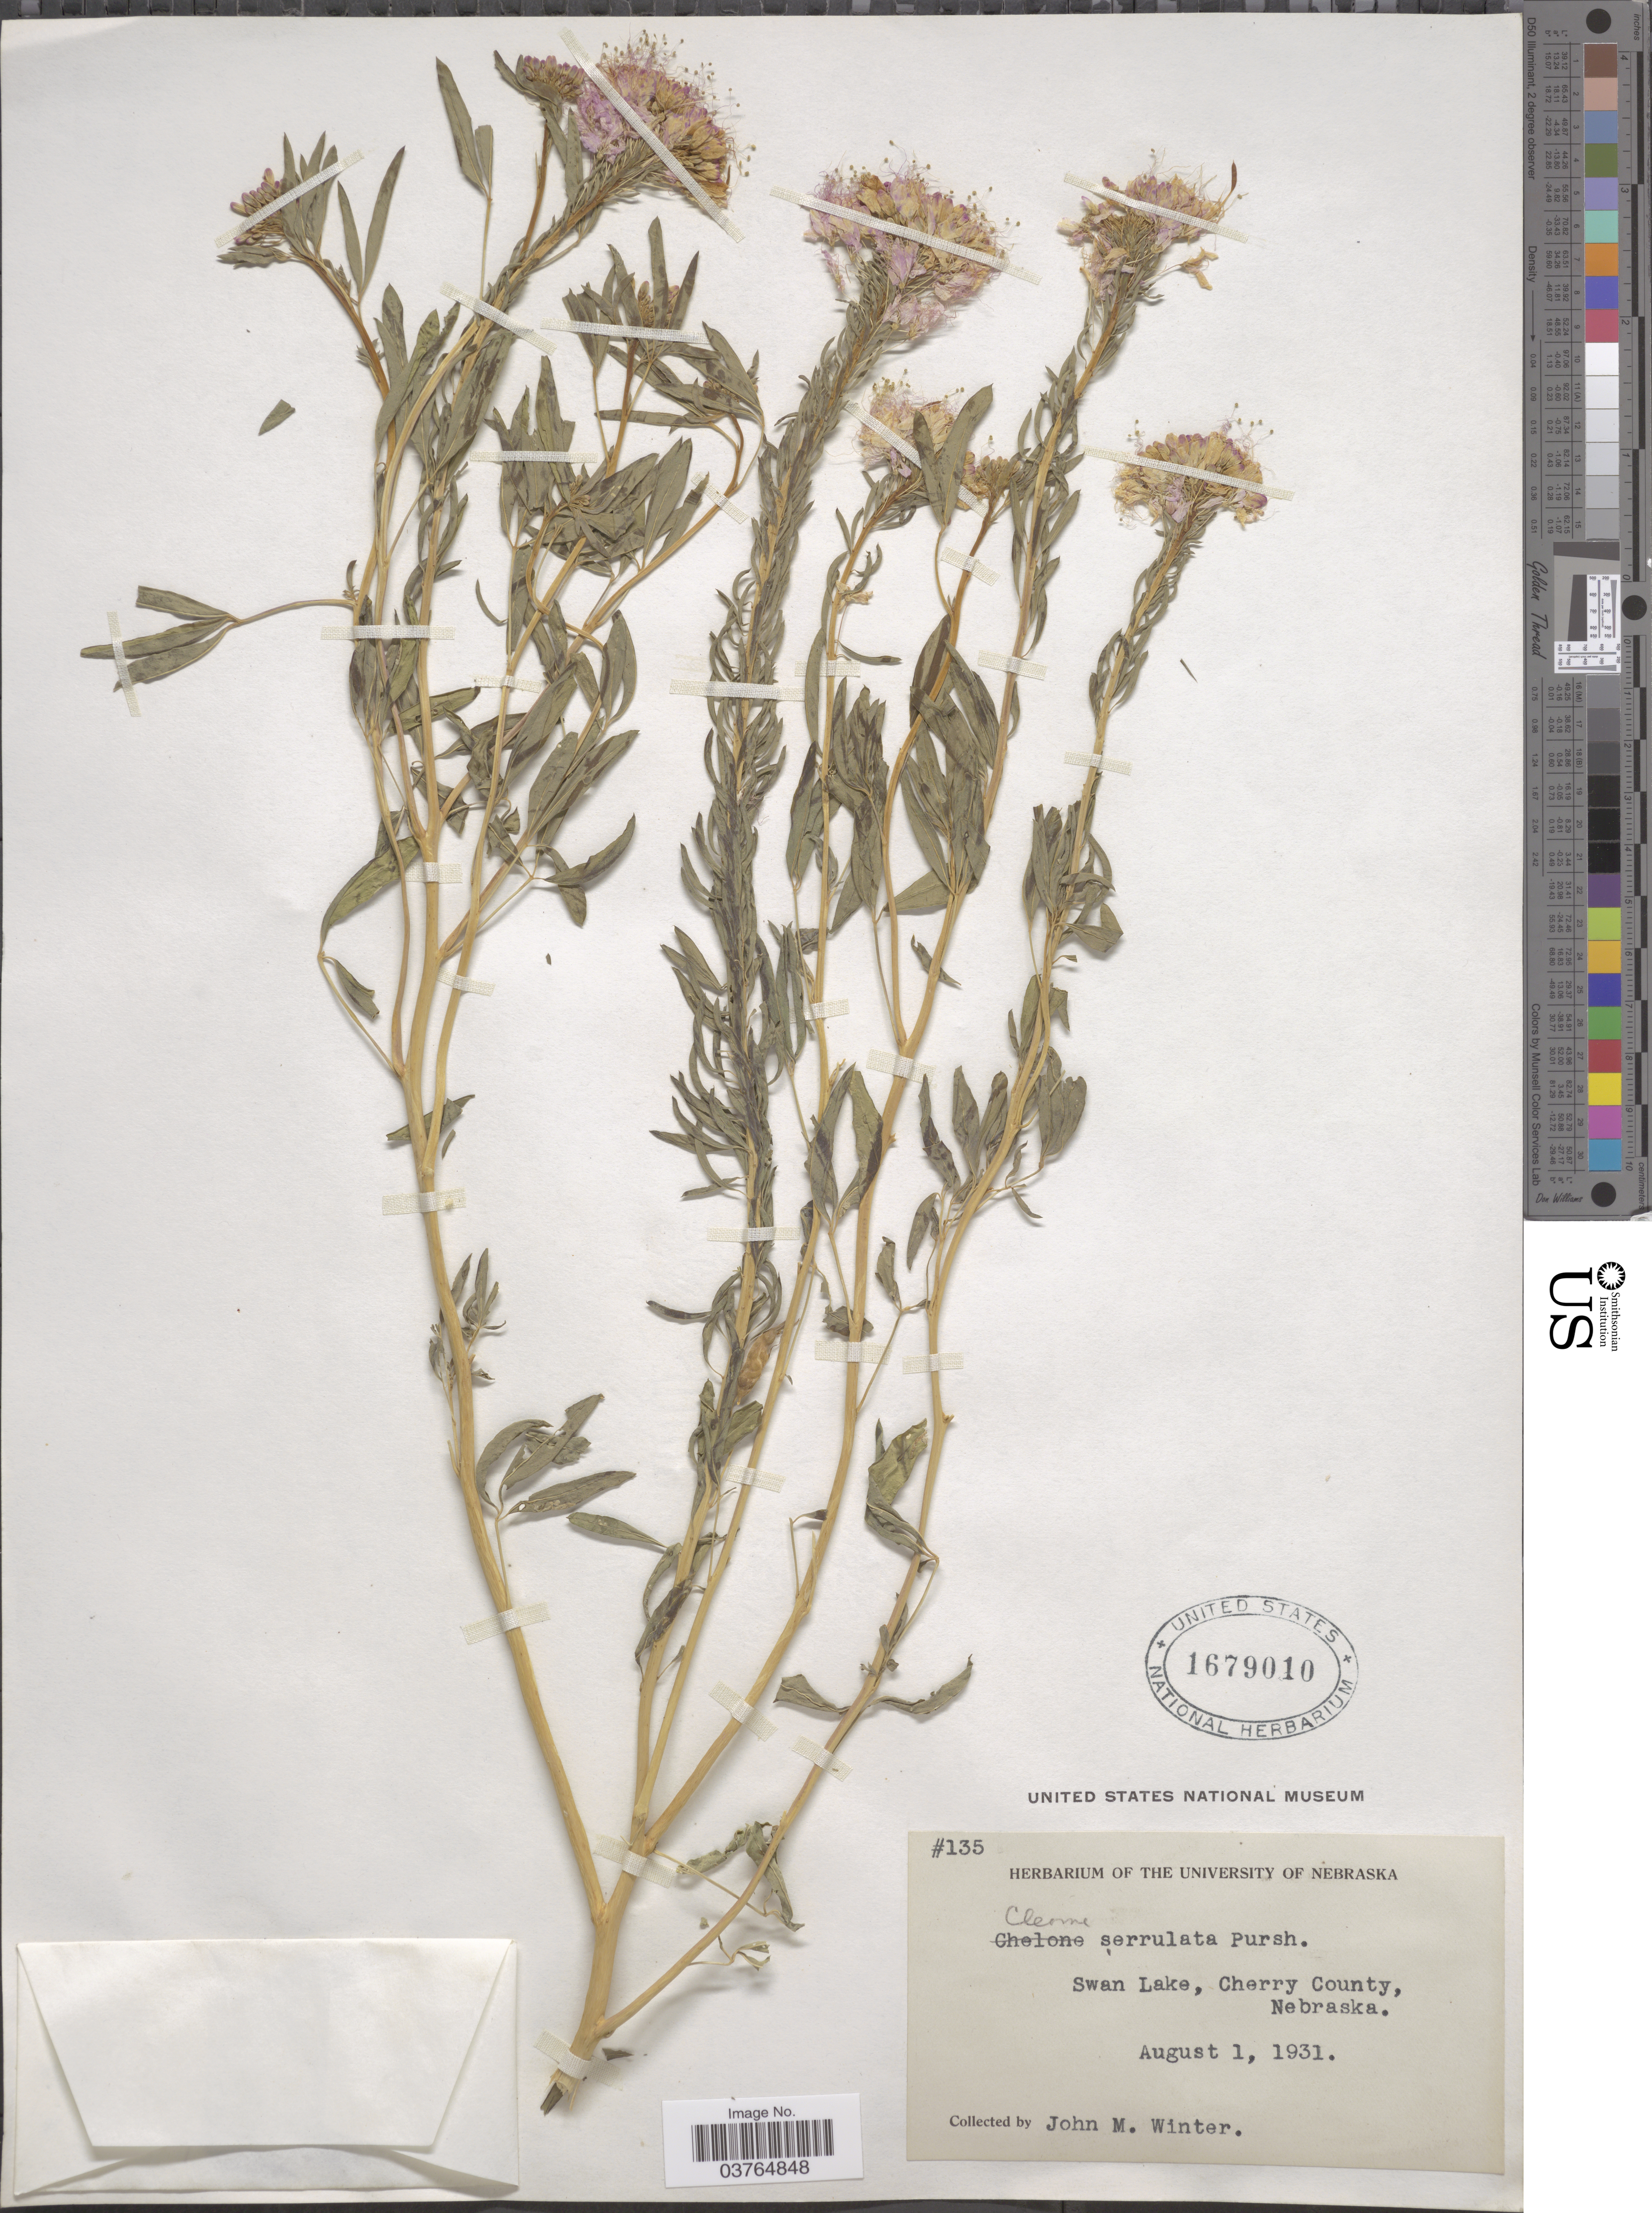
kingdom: Plantae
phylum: Tracheophyta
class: Magnoliopsida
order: Brassicales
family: Cleomaceae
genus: Cleomella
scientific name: Cleomella serrulata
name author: (Pursh) Roalson & J.C. Hall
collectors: J. M. Winter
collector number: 135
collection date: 1931-08-01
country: United States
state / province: Nebraska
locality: Swan Lake, Cherry County.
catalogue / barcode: US 1679010